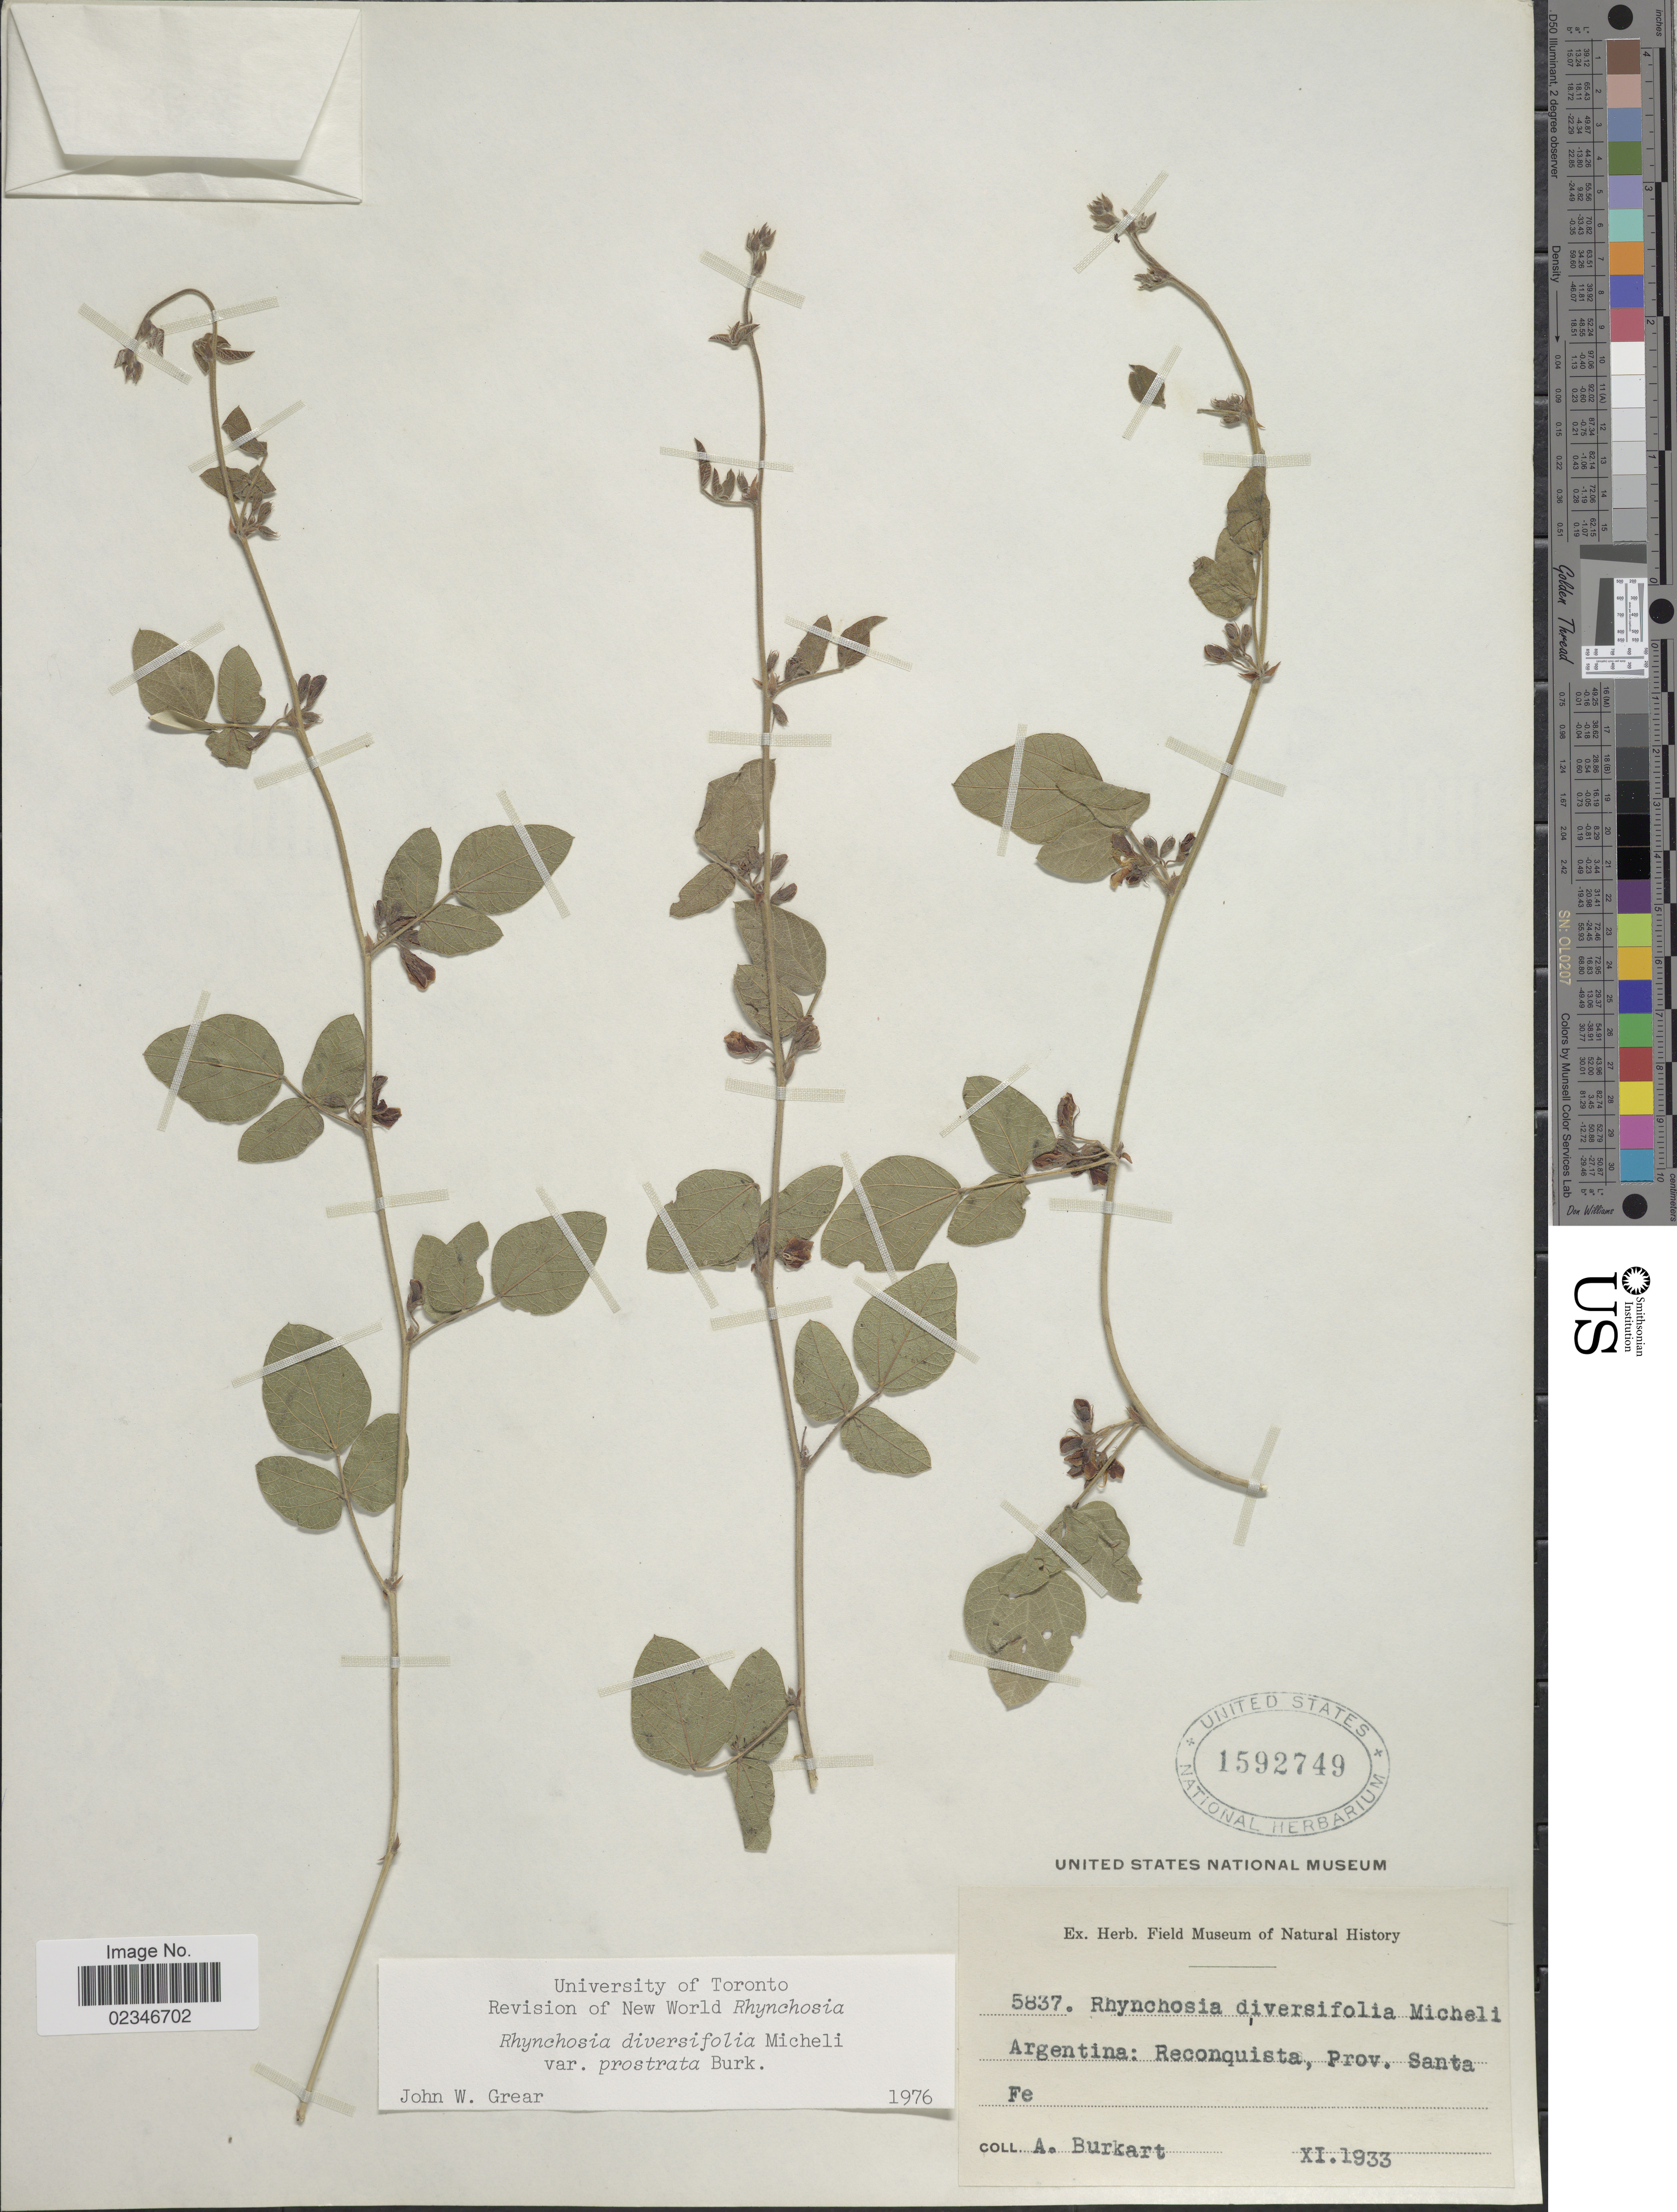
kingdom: Plantae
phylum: Tracheophyta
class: Magnoliopsida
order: Fabales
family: Fabaceae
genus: Rhynchosia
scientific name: Rhynchosia diversifolia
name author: Micheli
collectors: A. E. Burkart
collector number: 5837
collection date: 1933-11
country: Argentina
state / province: Santa Fe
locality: Argentina: Reconquista, Prov. Santa Fe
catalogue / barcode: US 1592749